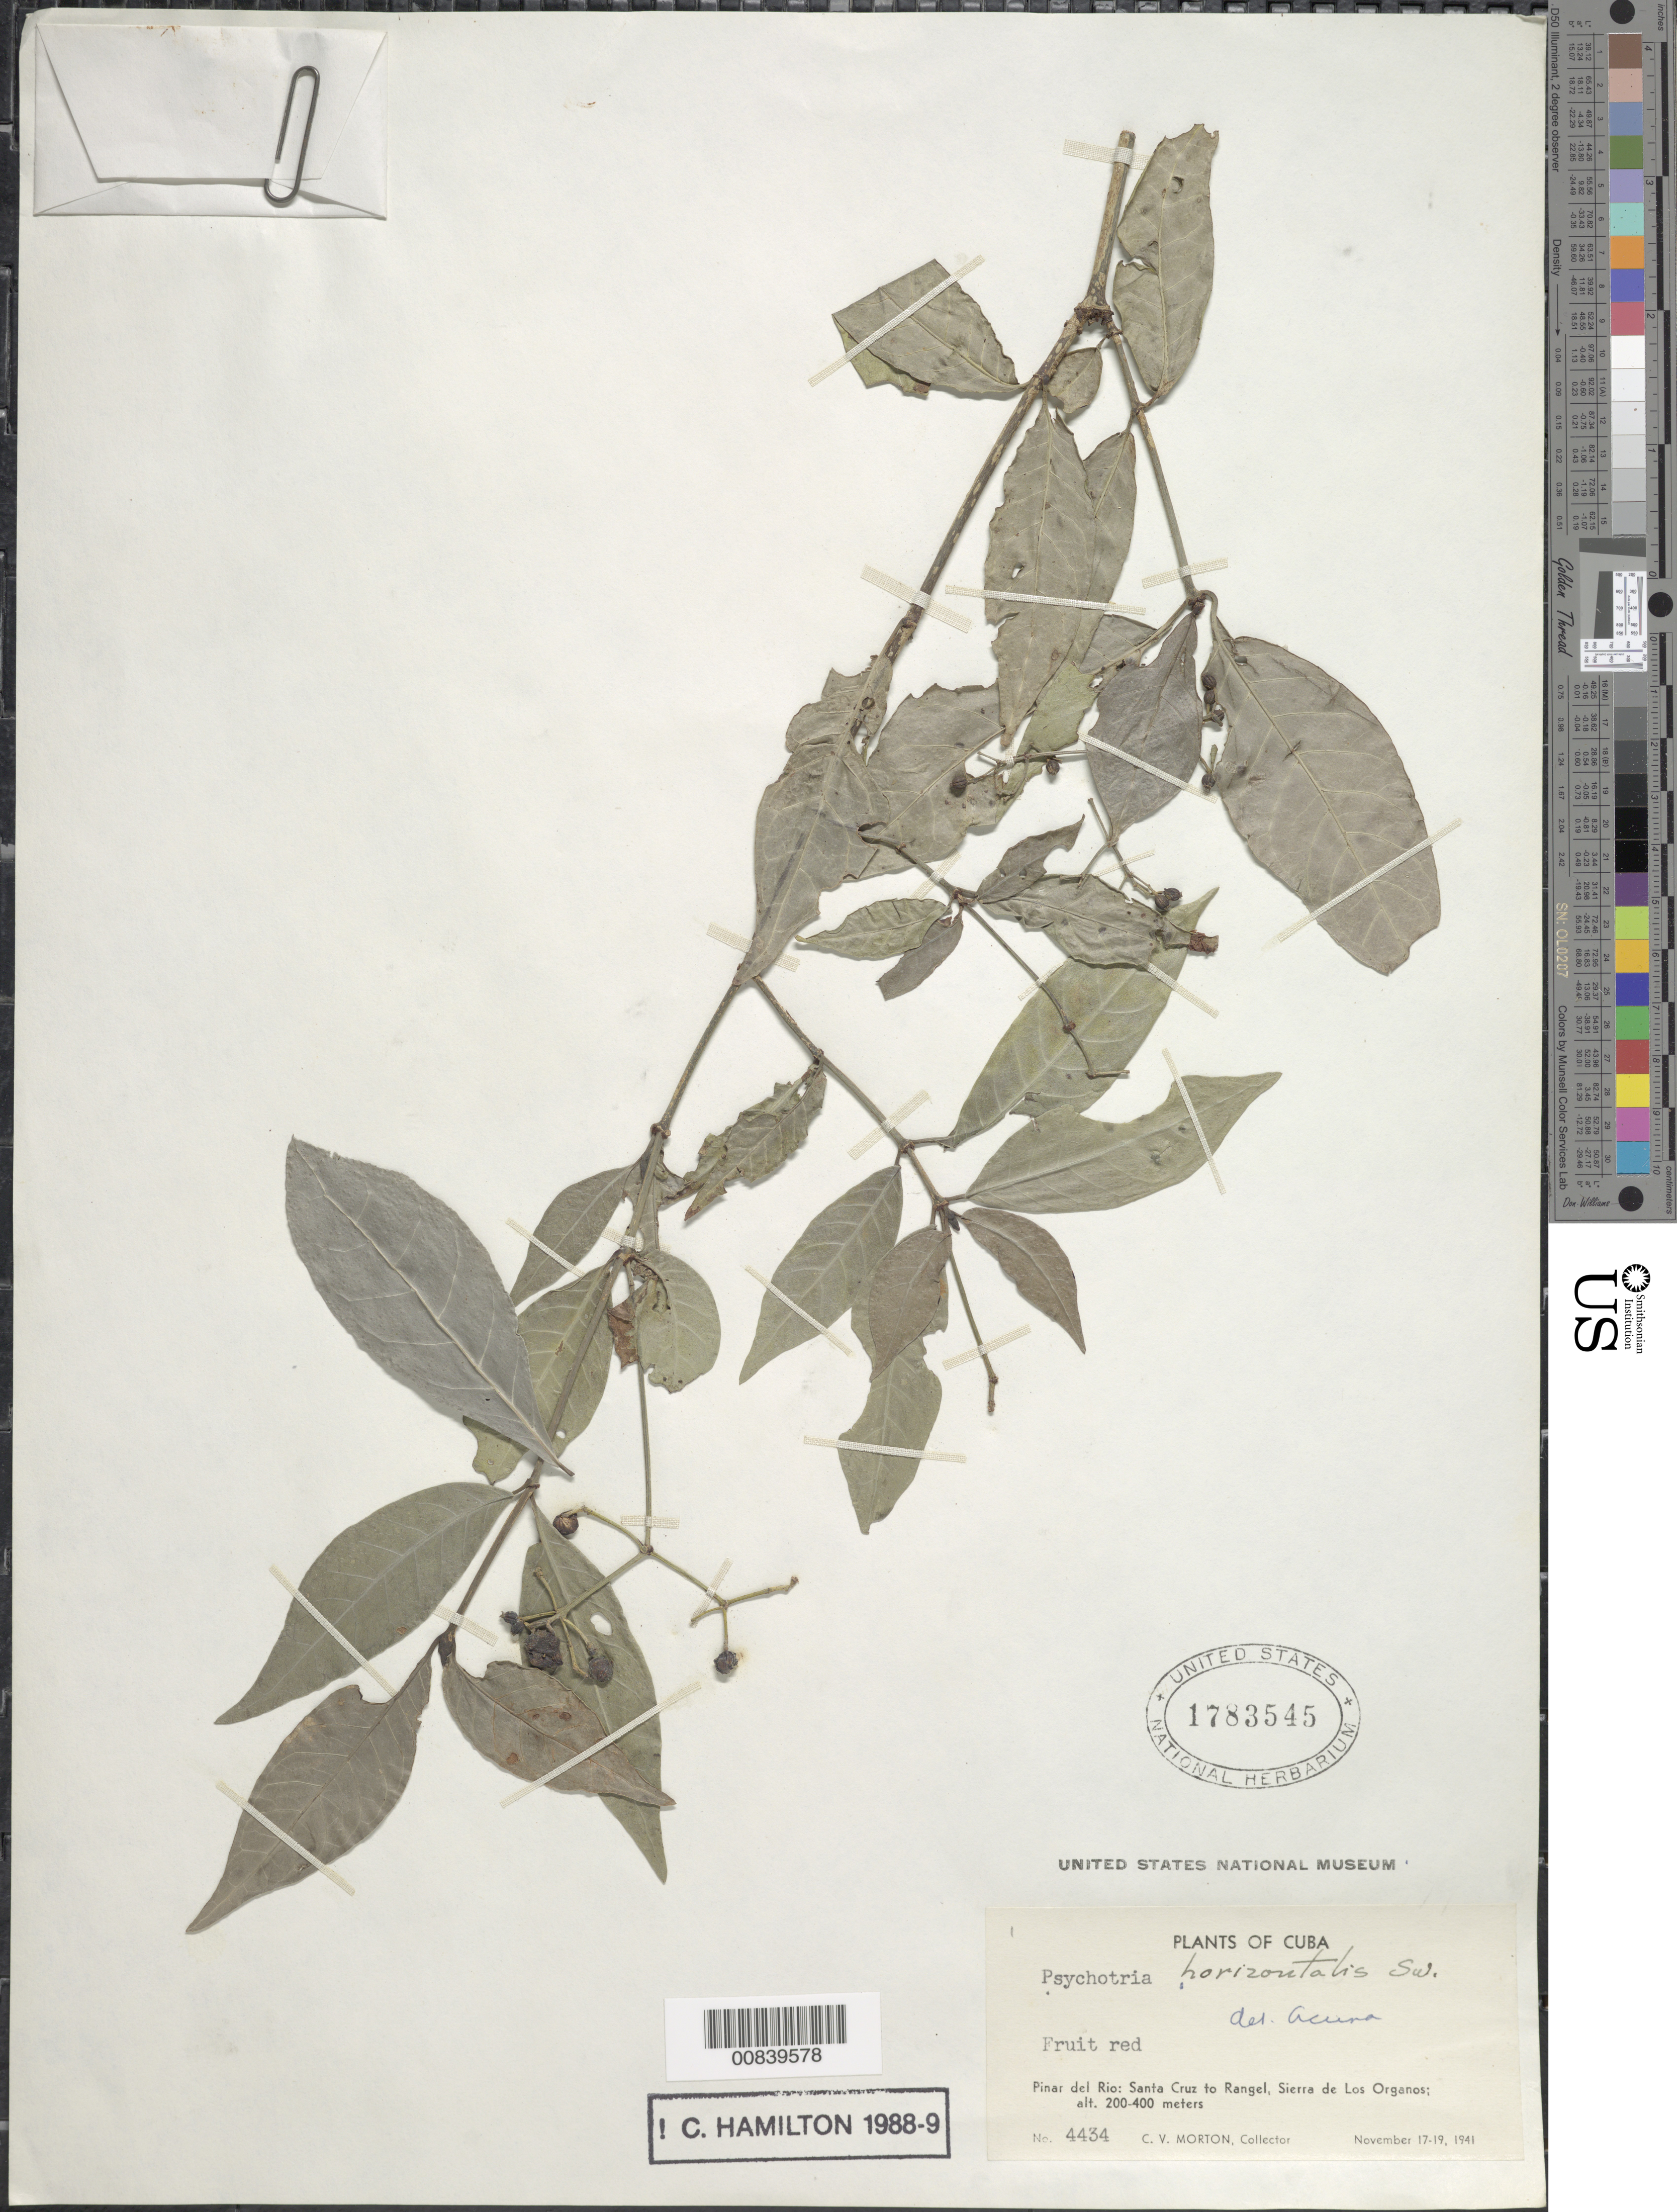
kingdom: Plantae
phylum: Tracheophyta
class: Magnoliopsida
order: Gentianales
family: Rubiaceae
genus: Psychotria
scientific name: Psychotria horizontalis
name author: Sw.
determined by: Acuña, J. B.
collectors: C. V. Morton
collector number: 4434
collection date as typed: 17 Nov 1941 to 19 Nov 1941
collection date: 1941-11-17/1941-11-19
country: Cuba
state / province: Pinar del Río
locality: Santa Cruz to Rangel, Sierra de Los Organos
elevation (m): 200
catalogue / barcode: US 1783545